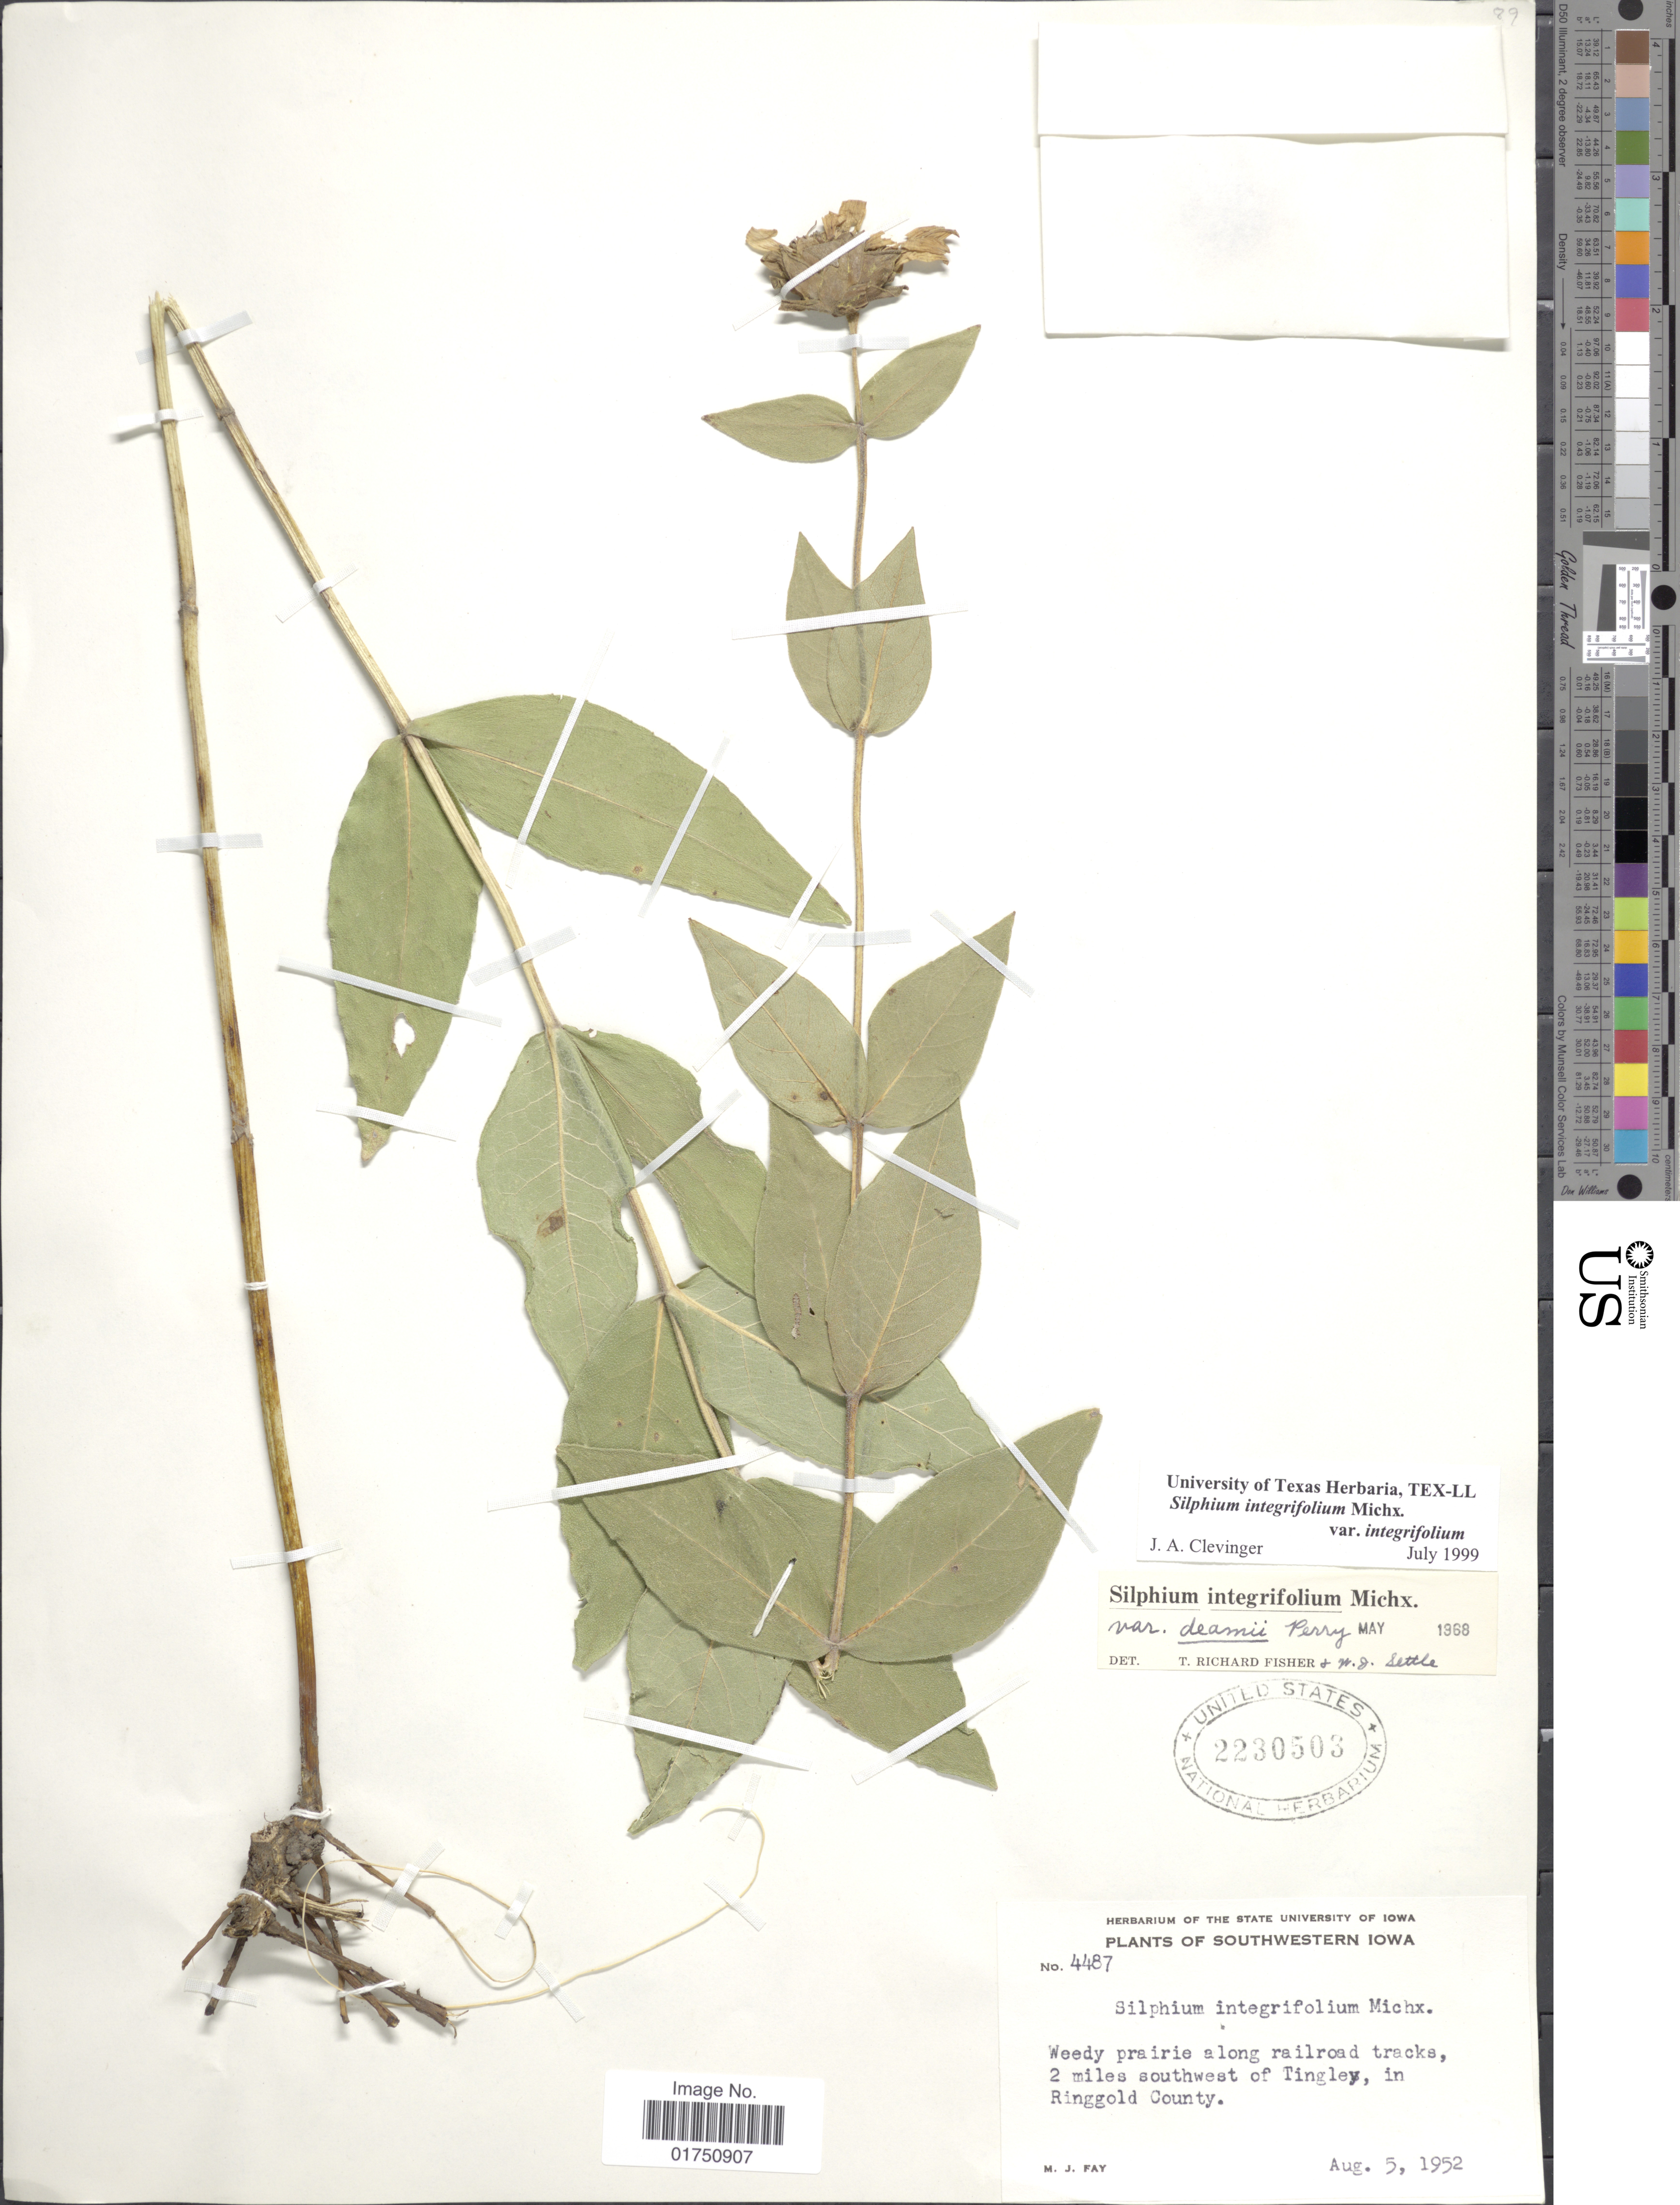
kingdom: Plantae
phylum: Tracheophyta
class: Magnoliopsida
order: Asterales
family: Asteraceae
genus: Silphium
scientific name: Silphium integrifolium var. integrifolium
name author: Michx.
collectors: M. Fay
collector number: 4487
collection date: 1952-08-05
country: United States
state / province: Iowa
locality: Southwestern Iowa. Weedy prairie along railroad tracks, 2 miles southwest of Tingley, in Ringgold County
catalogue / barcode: US 2230503